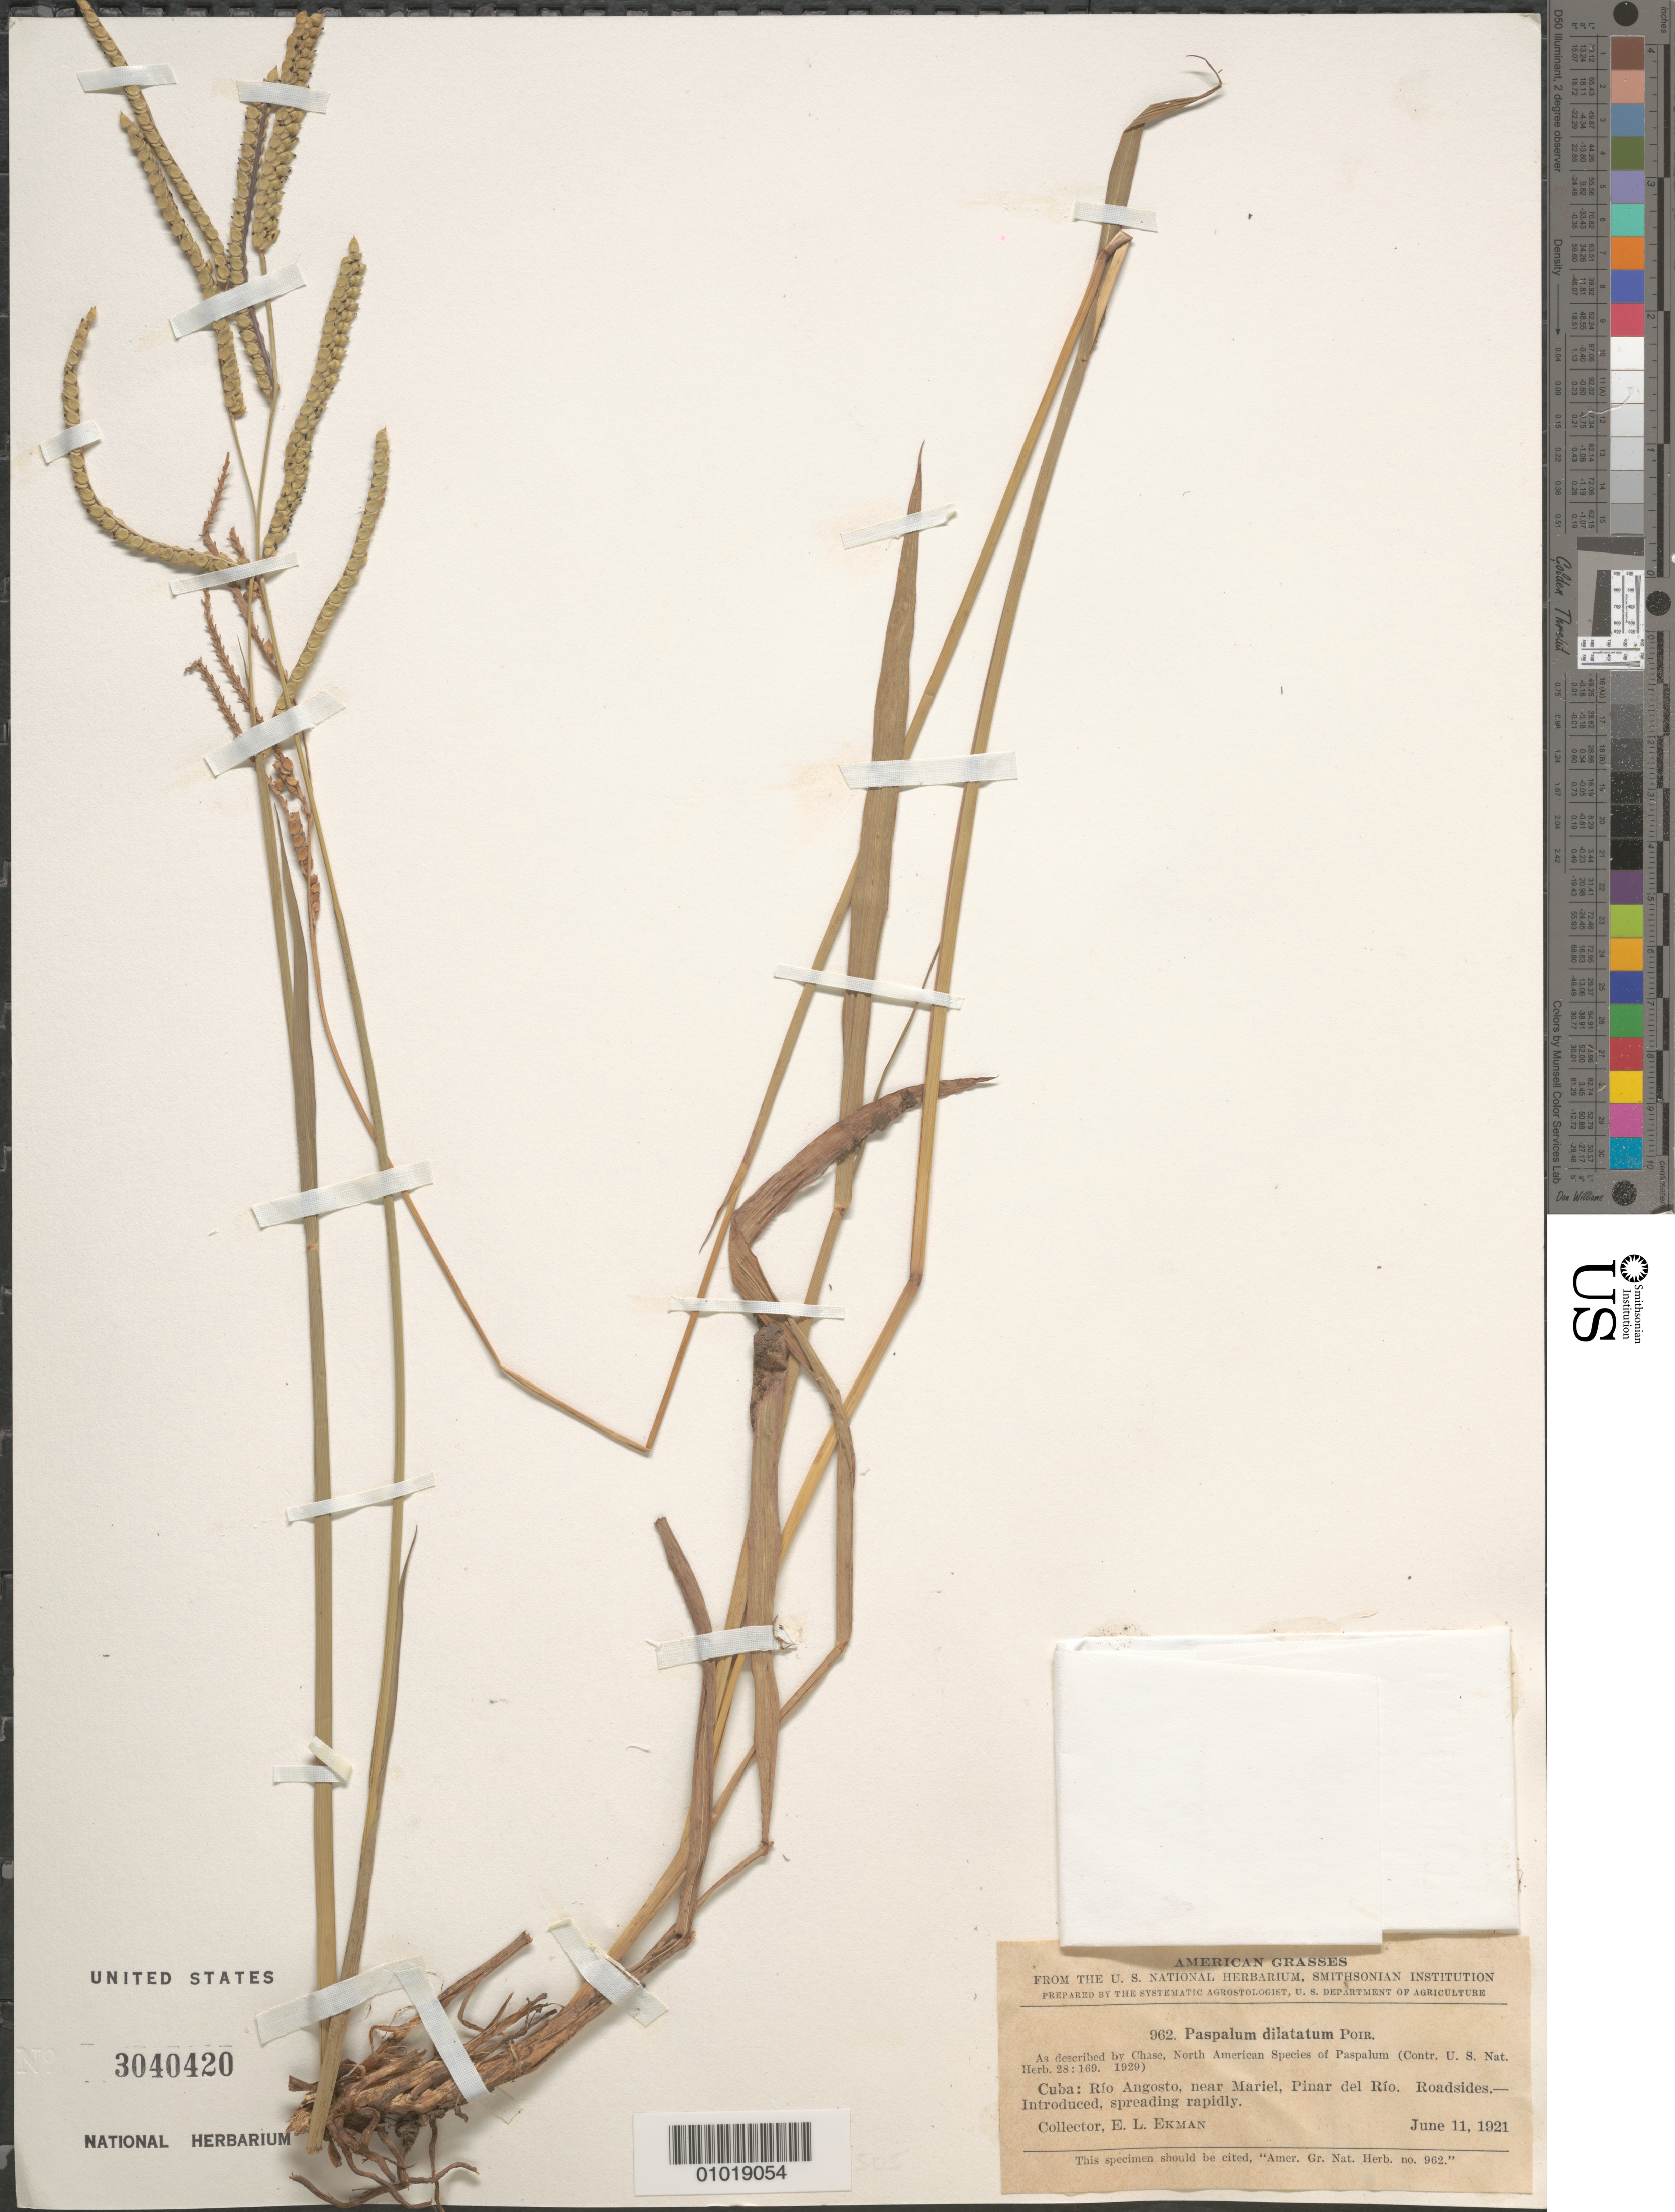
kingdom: Plantae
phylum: Tracheophyta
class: Liliopsida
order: Poales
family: Poaceae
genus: Paspalum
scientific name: Paspalum dilatatum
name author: Poir.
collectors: E. L. Ekman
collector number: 962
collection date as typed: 11 Jun 1921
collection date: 1921-06-11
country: Cuba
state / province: La Habana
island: Cuba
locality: Rio Angosto, near Mariel [collector cited it as being in prov Pinar del Rio, but this is geographically inaccurate]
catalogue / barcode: US 3040420